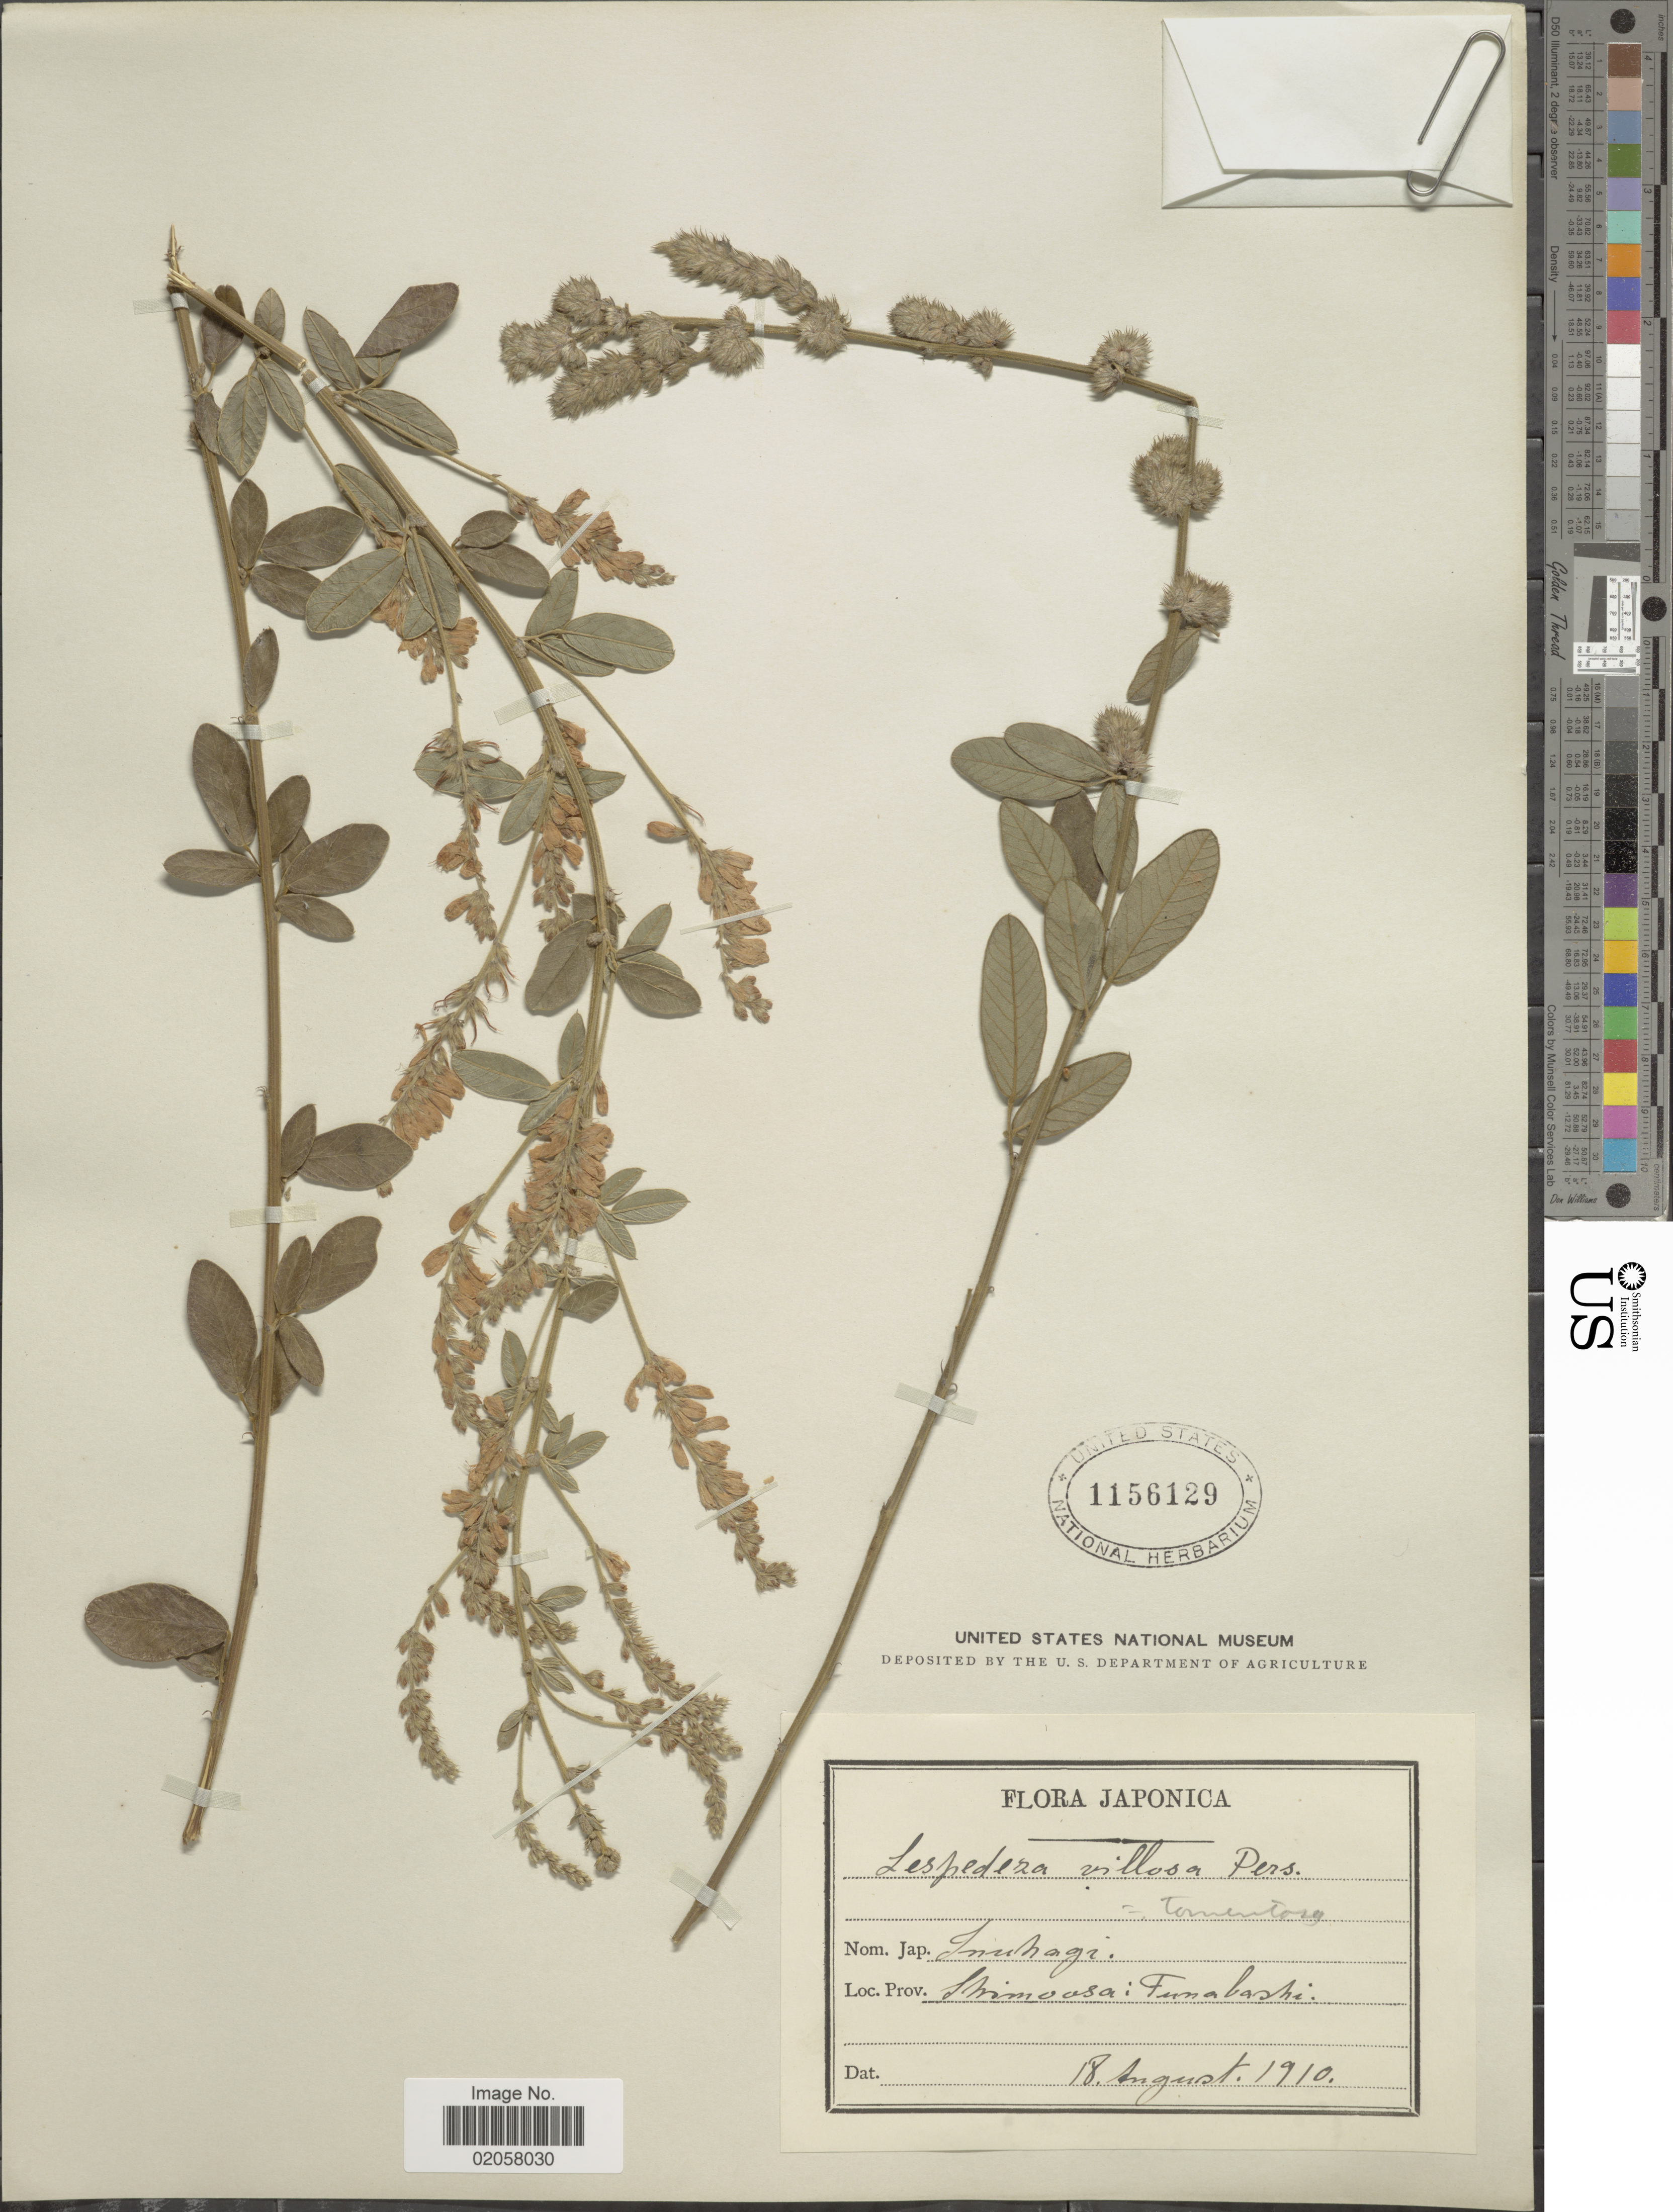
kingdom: Plantae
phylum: Tracheophyta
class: Magnoliopsida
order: Fabales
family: Fabaceae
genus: Lespedeza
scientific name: Lespedeza tomentosa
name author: (Thunb.) Siebold ex Maxim.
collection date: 1910-08-18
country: Japan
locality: Shimoosa: Funabashi.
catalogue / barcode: US 1156129